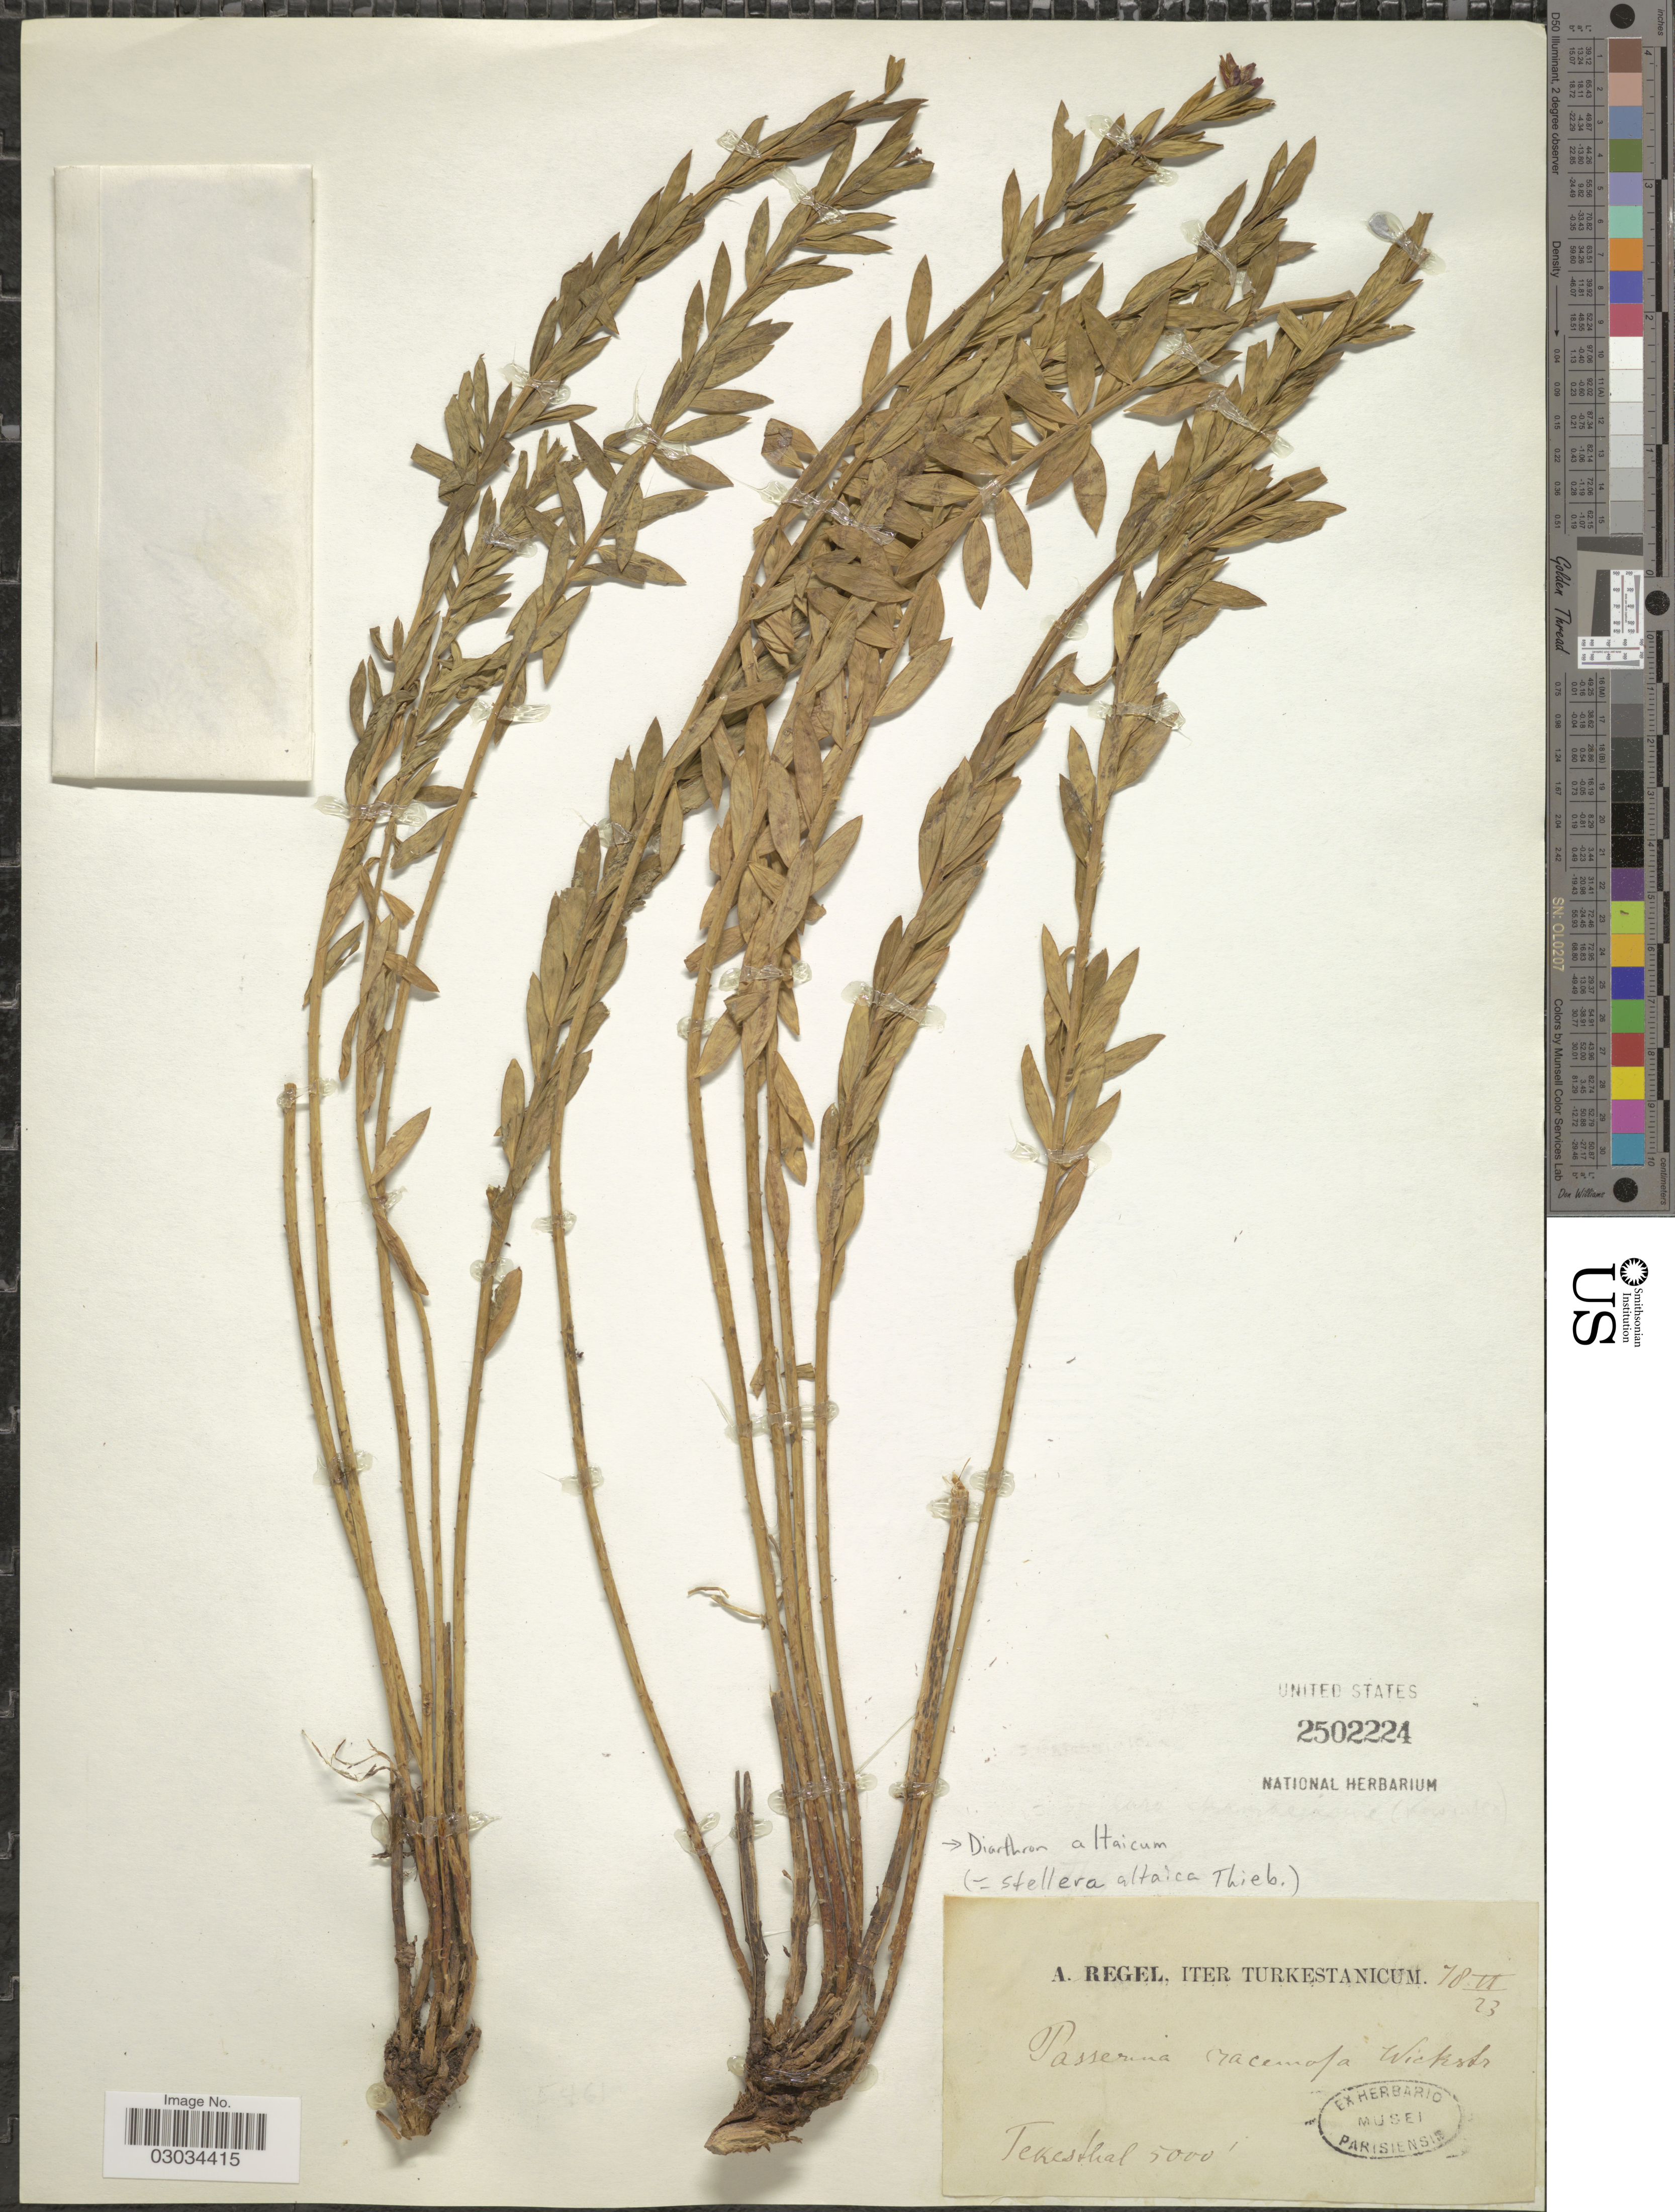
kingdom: Plantae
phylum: Tracheophyta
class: Magnoliopsida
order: Malvales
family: Thymelaeaceae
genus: Diarthron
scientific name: Diarthron altaica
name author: (Thiéb.-Bern.) Kit Tan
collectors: A. Regel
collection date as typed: Transcribed d/m/y: 23/2/78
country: Kyrgyzstan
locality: Tekesthal.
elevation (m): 1524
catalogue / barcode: US 2502224